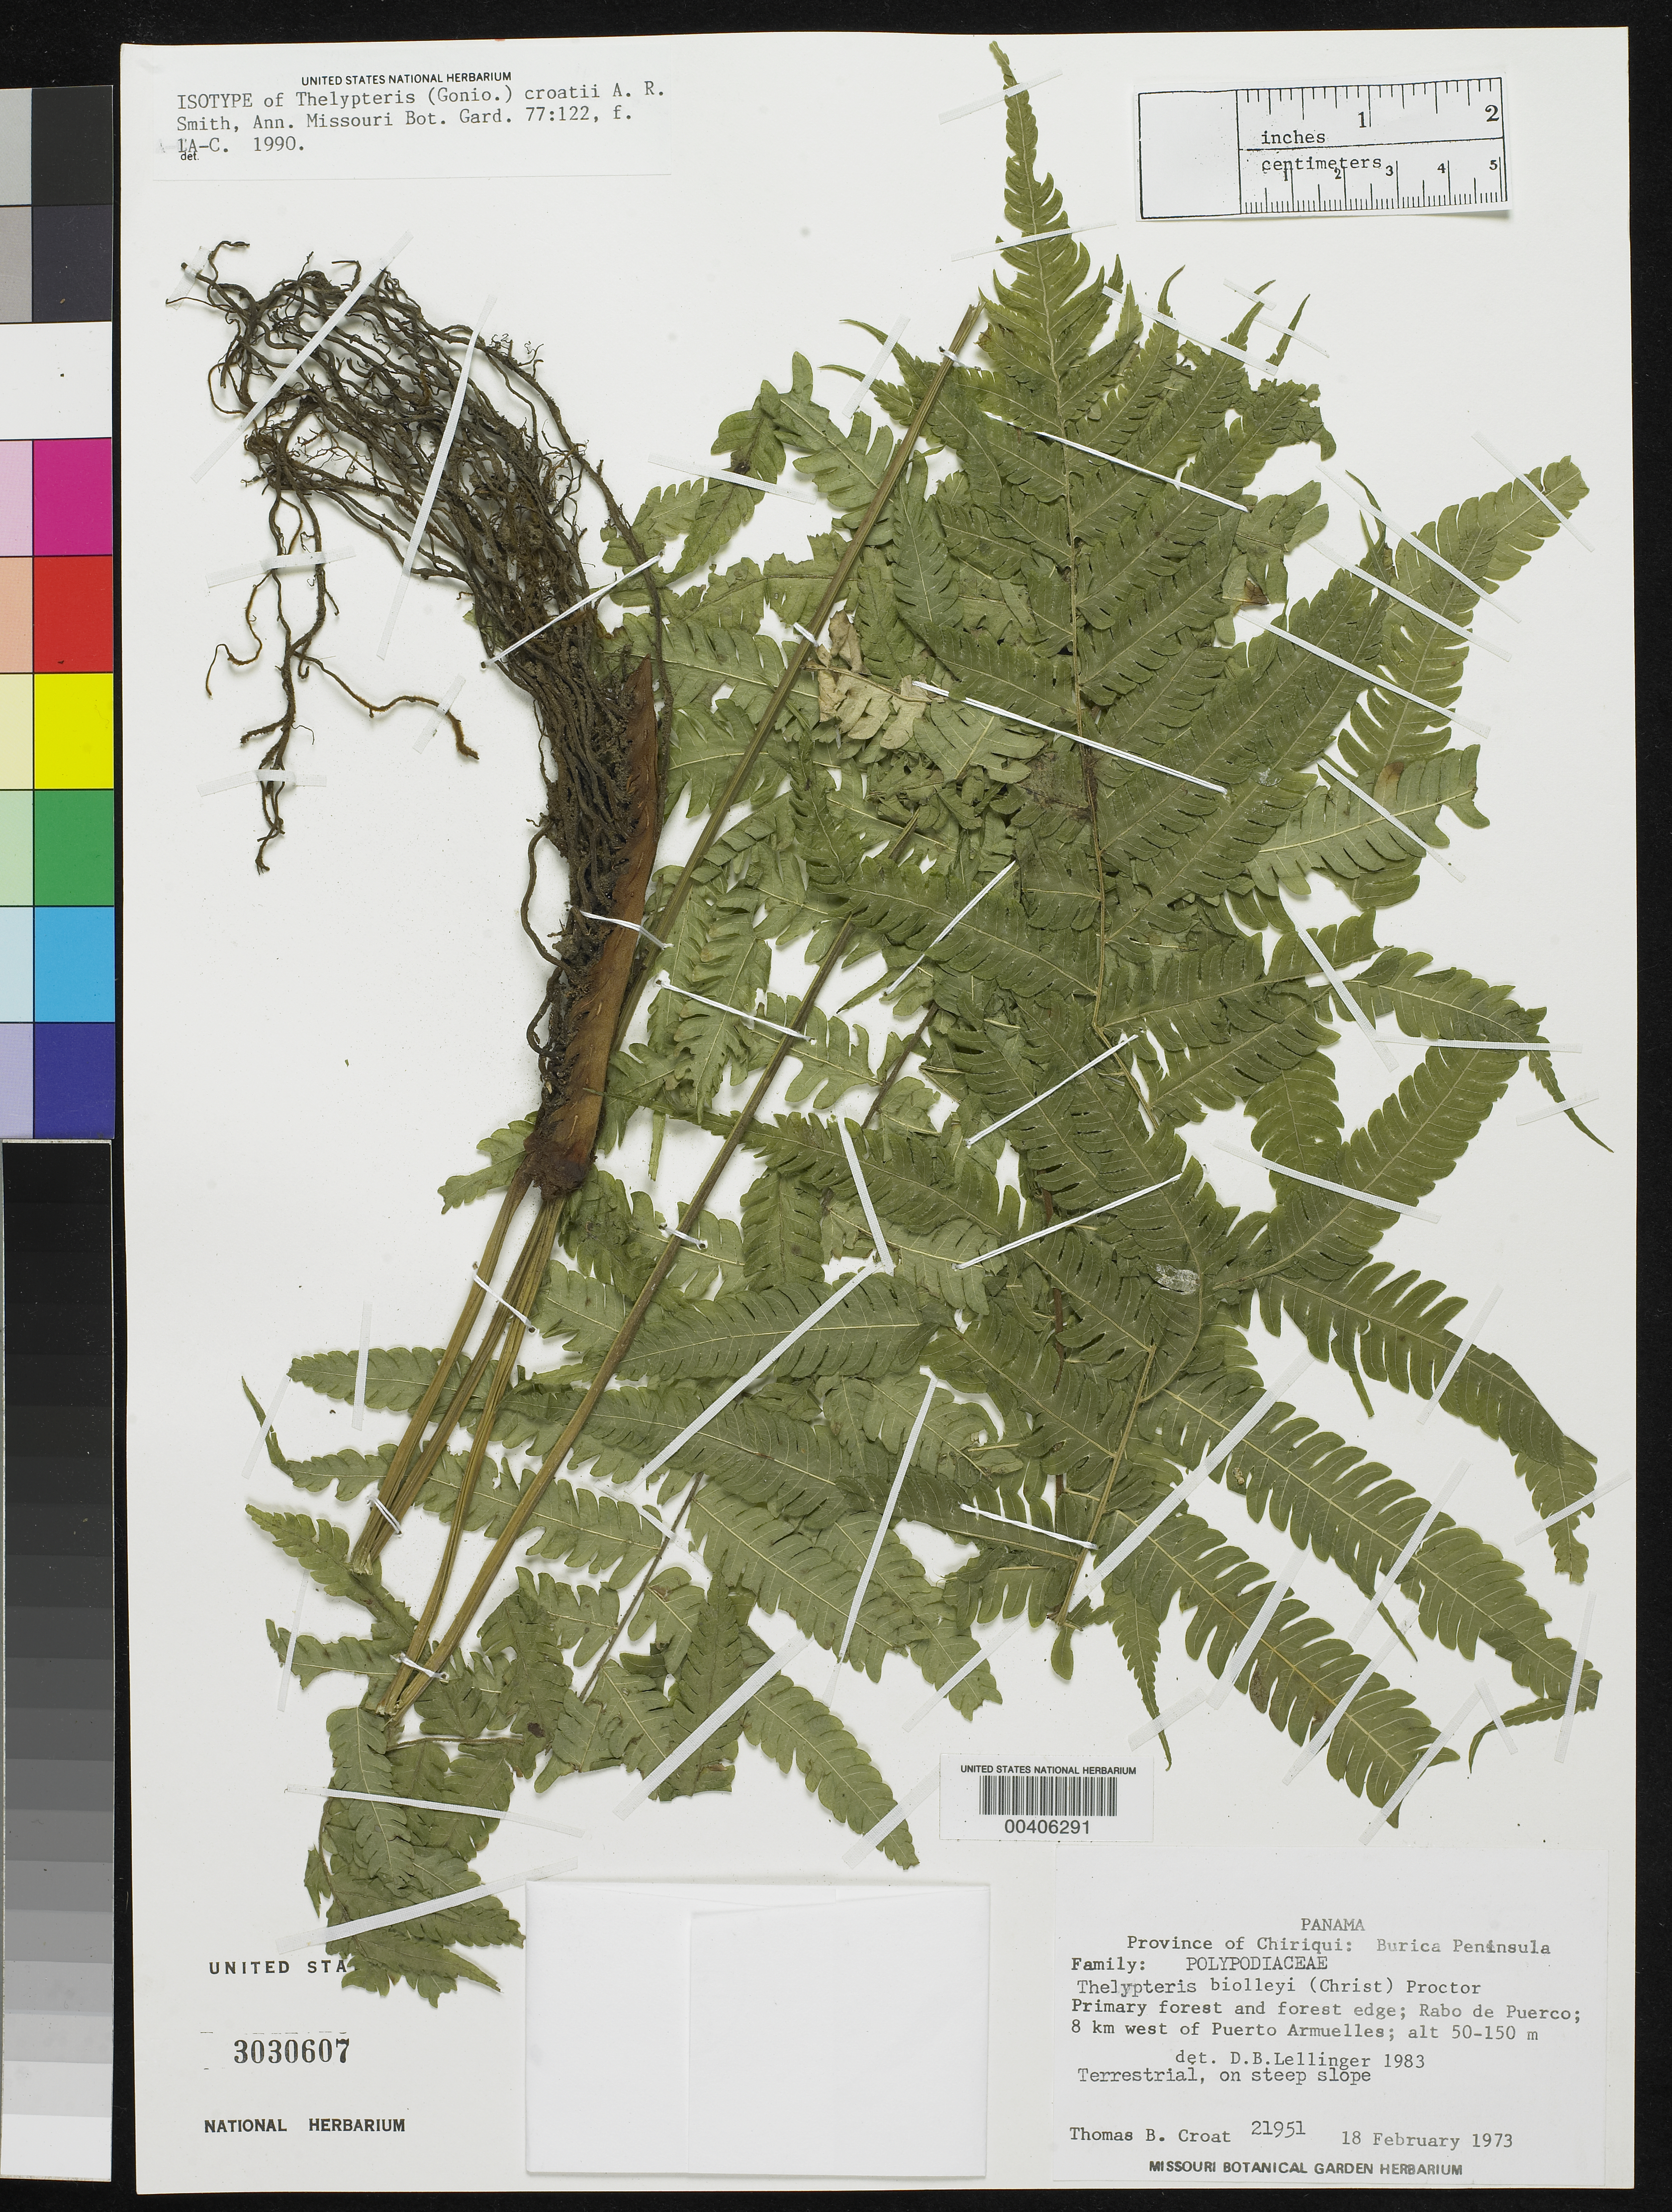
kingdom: Plantae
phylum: Tracheophyta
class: Polypodiopsida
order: Polypodiales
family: Thelypteridaceae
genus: Thelypteris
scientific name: Thelypteris croatii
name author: A.R. Sm.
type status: Isotype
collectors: T. B. Croat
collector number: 21951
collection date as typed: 18 Feb 1973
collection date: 1973-02-18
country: Panama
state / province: Chiriquí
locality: Burica Peninsula, Rabo de Puerco, 8 km W of Puerto Armuelles.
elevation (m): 50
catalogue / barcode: US 3030607